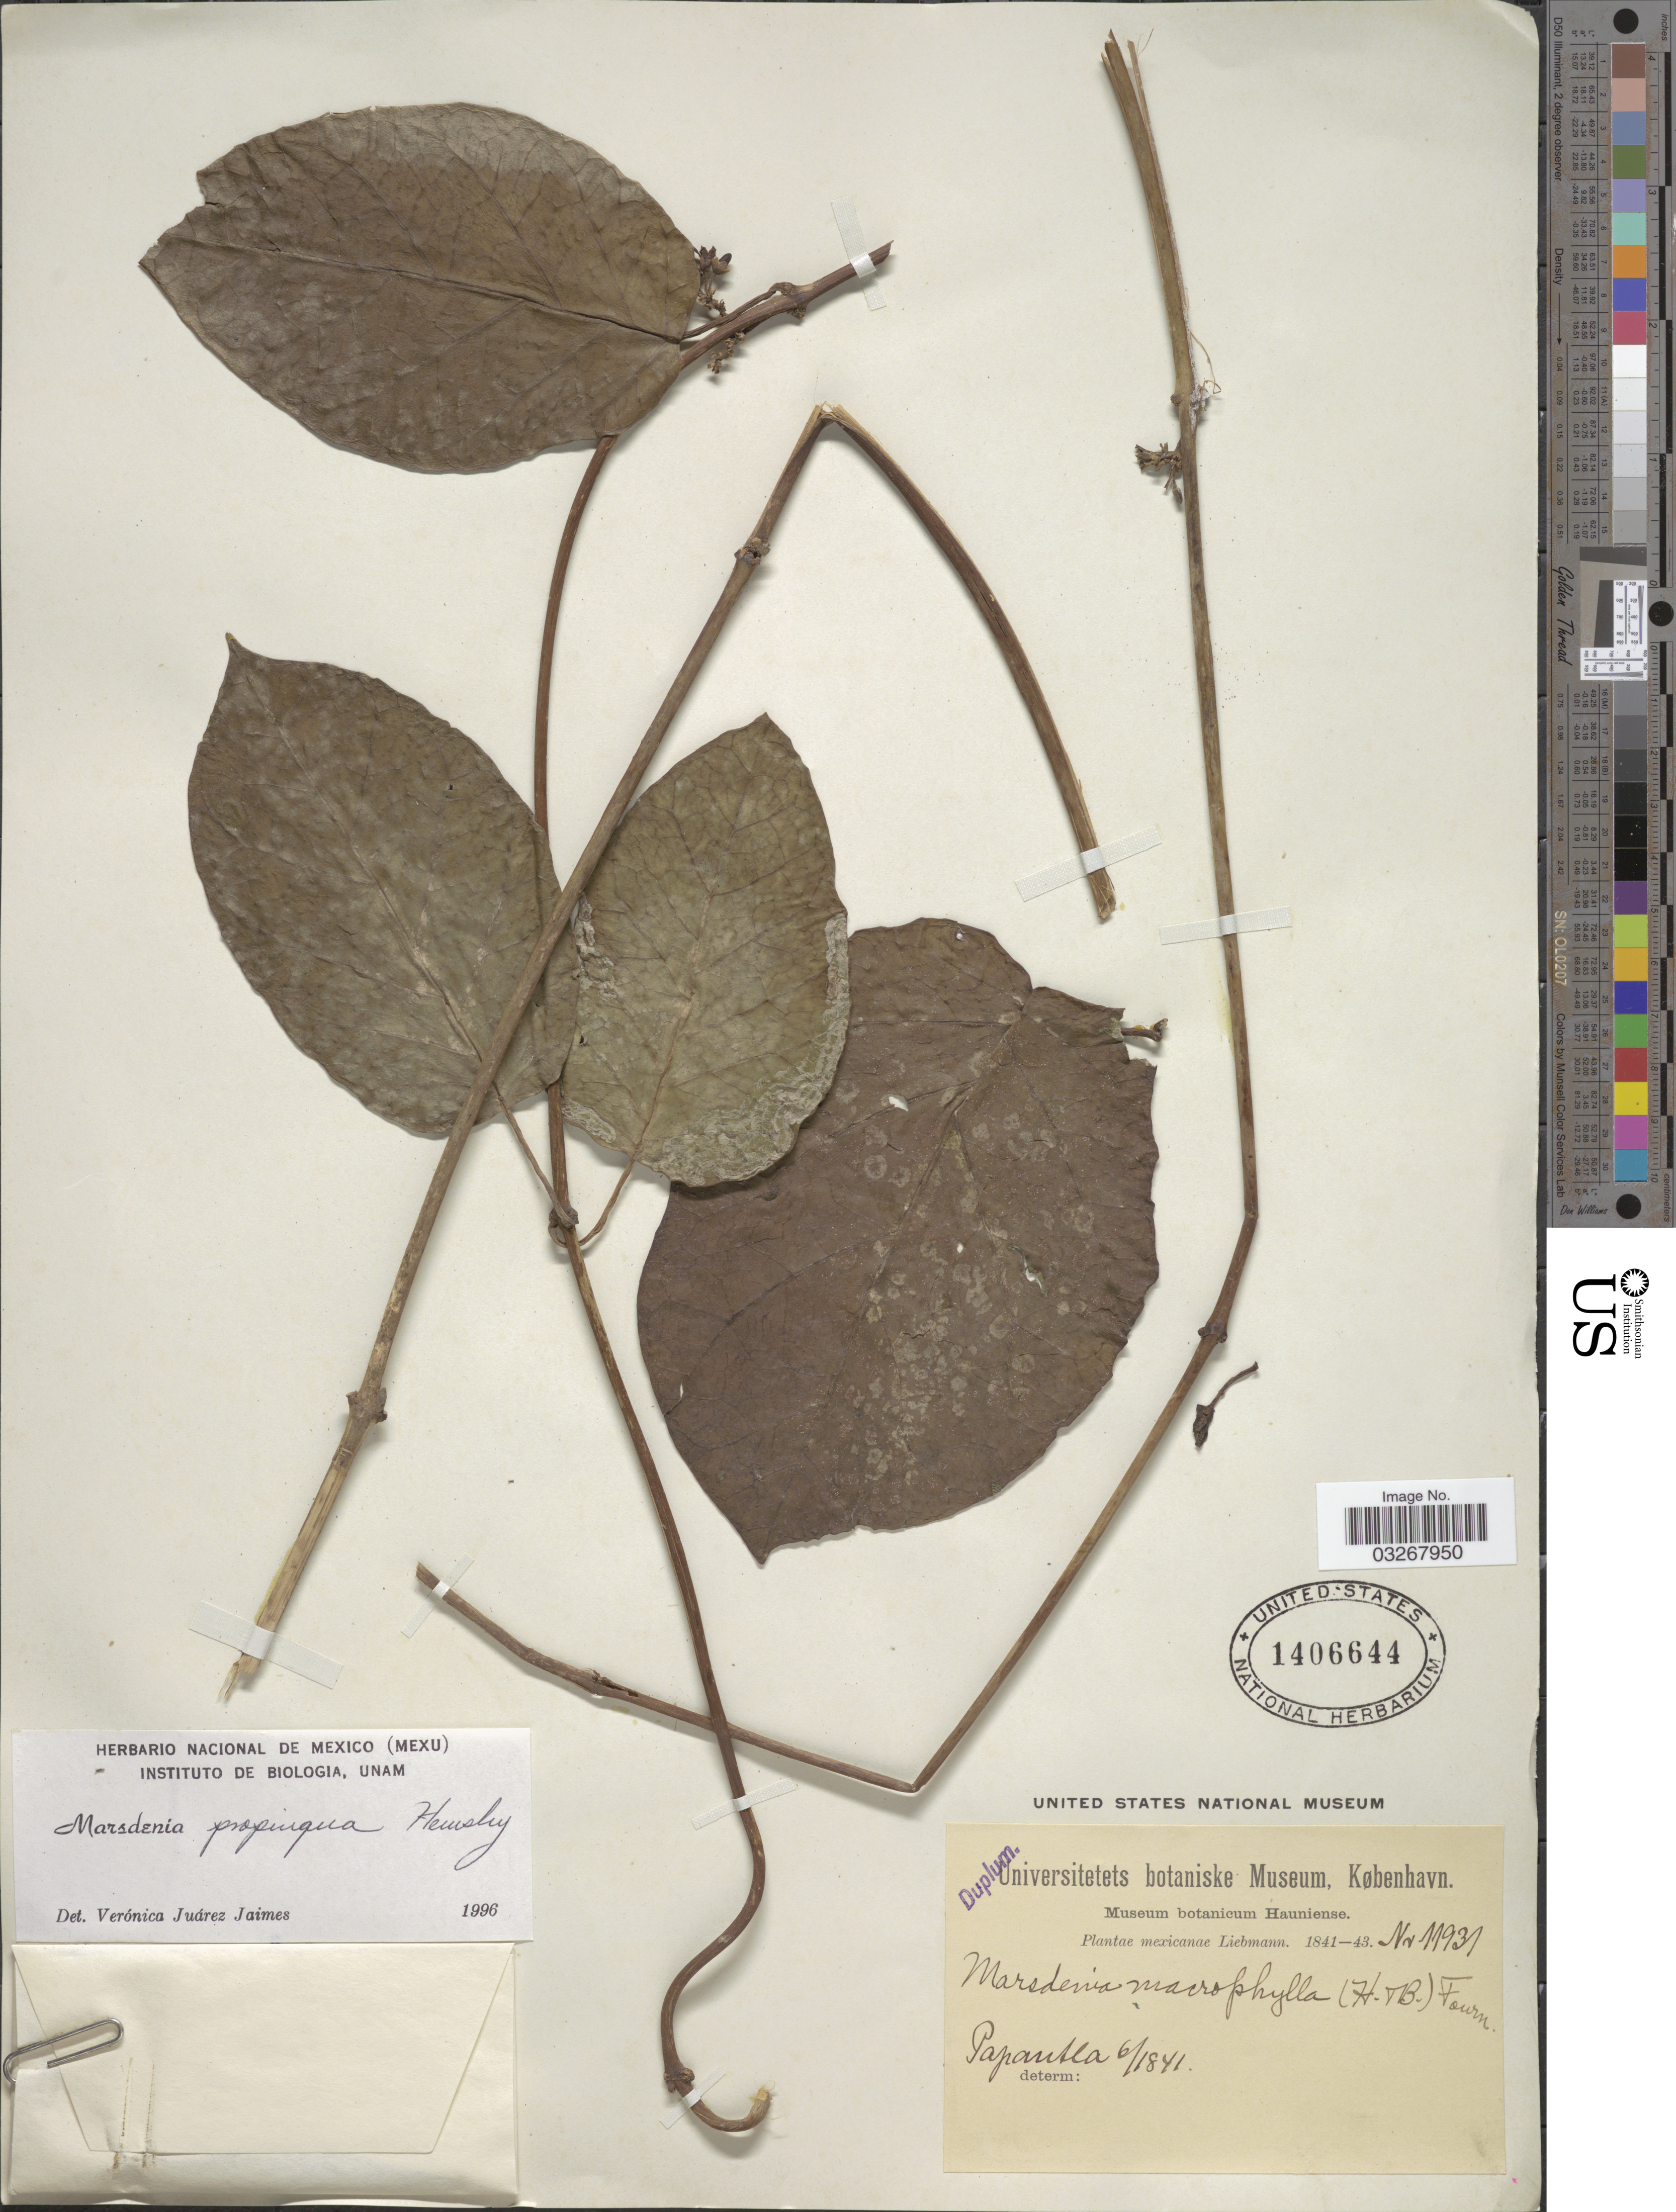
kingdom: Plantae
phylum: Tracheophyta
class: Magnoliopsida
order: Gentianales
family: Apocynaceae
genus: Marsdenia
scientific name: Marsdenia propinqua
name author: Hemsl.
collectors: Liebmann, --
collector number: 11931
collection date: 1841-06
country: Mexico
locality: Papantla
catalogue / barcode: US 1406644